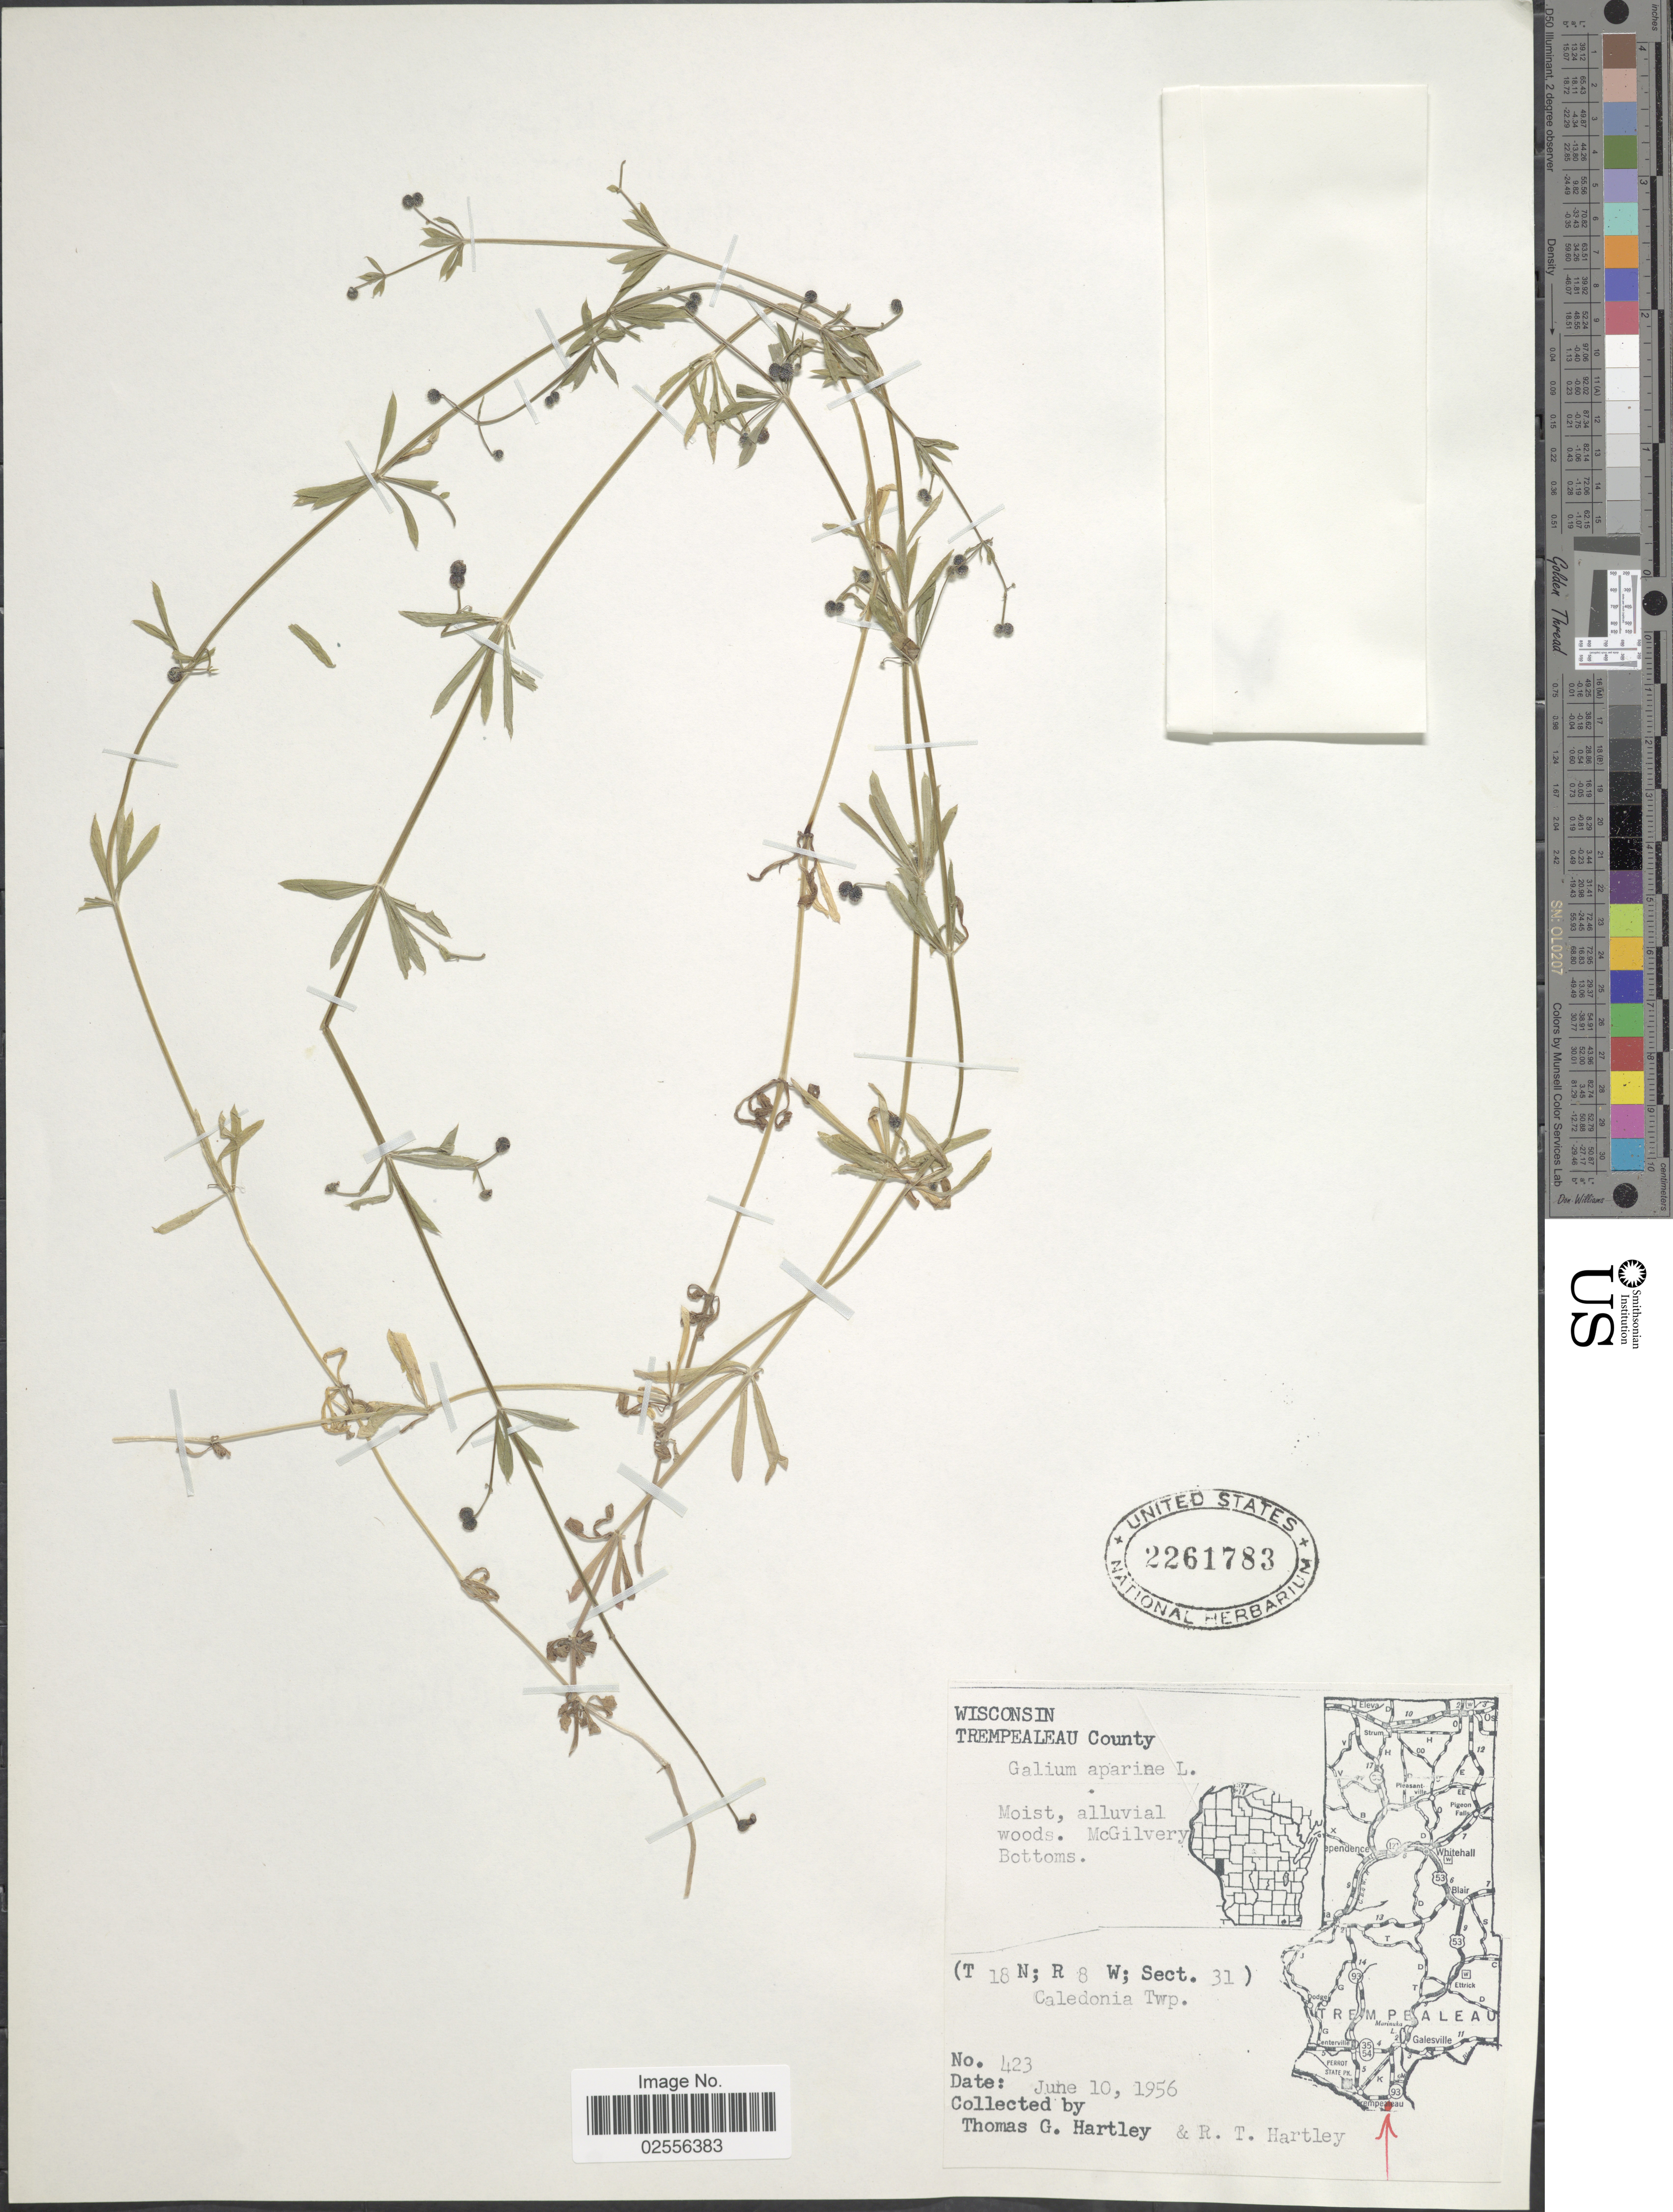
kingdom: Plantae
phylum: Tracheophyta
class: Magnoliopsida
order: Gentianales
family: Rubiaceae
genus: Galium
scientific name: Galium aparine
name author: L.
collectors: T. G. Hartley & R. T. Hartley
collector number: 423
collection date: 1956-06-10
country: United States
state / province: Wisconsin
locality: Trempealeau County. McGilvery Bottoms. (T18N; R8W; Sect. 31) Caledonia Twp.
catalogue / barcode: US 2216783